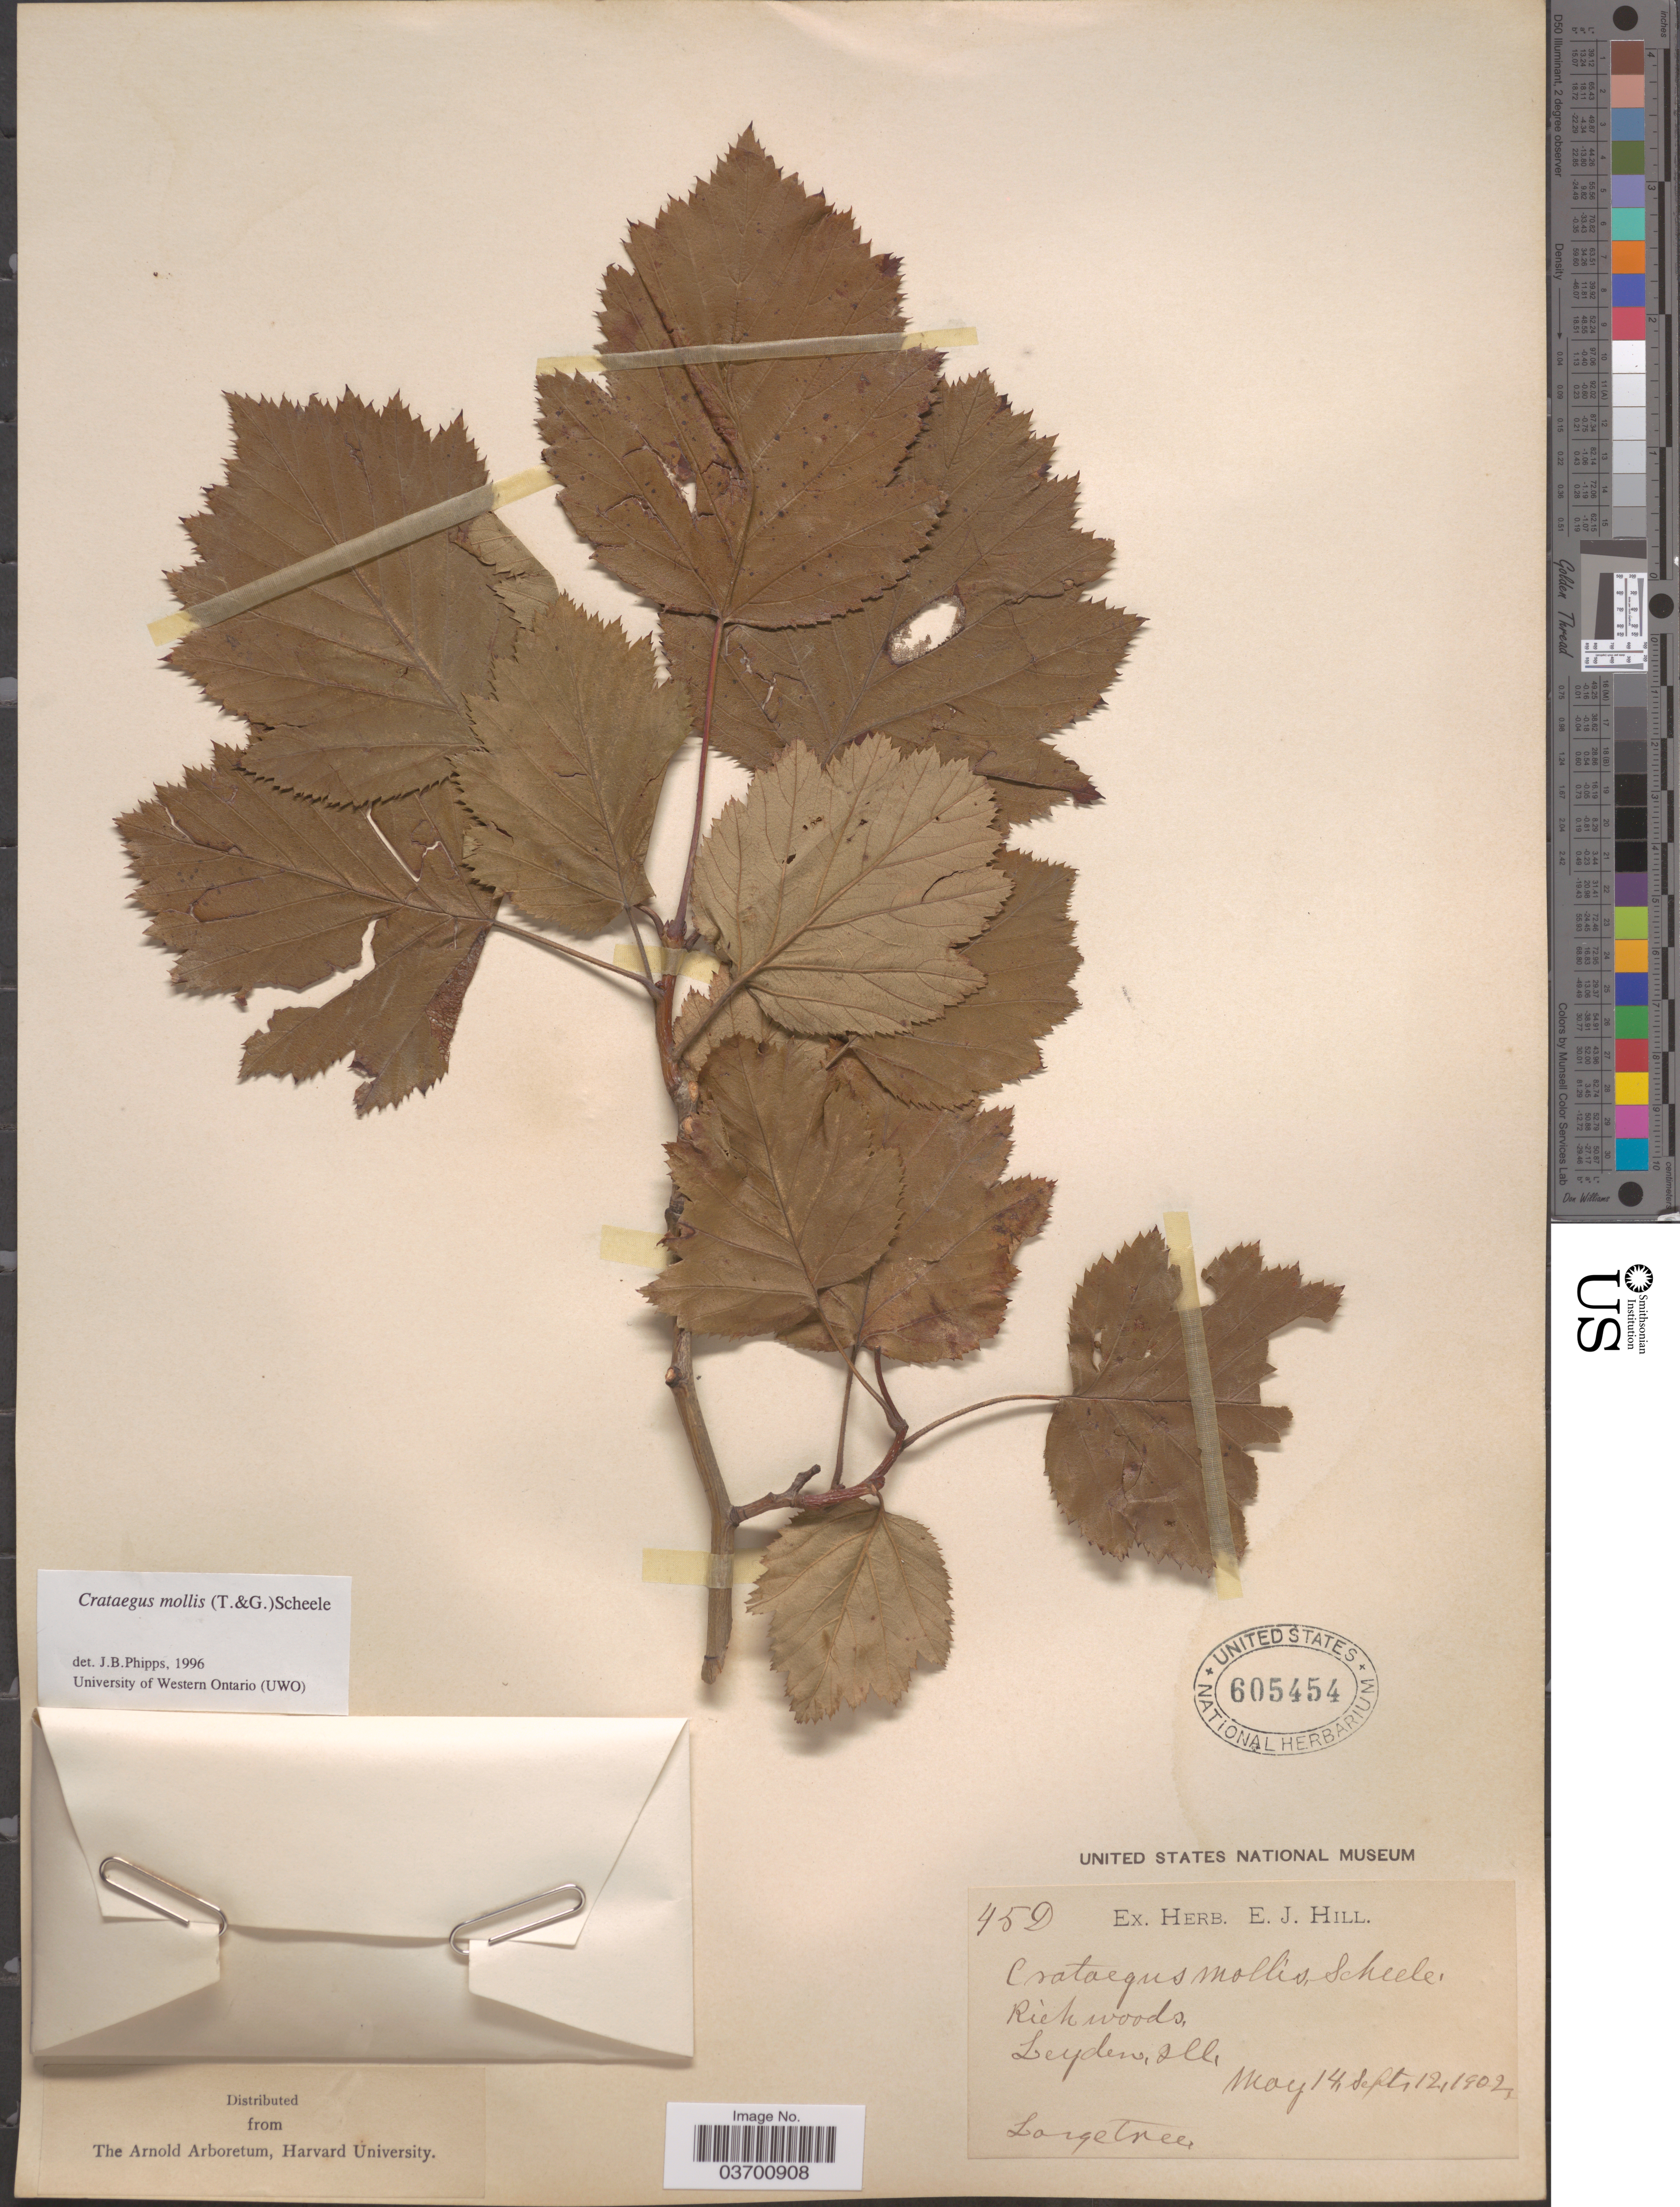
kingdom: Plantae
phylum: Tracheophyta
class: Magnoliopsida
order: Rosales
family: Rosaceae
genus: Crataegus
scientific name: Crataegus mollis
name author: (Torr. & A. Gray) Scheele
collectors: Ex herb. E. J. Hill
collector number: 45D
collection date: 1902-05-14/1902-09-12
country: United States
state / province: Illinois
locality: Leyden.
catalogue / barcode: US 605454